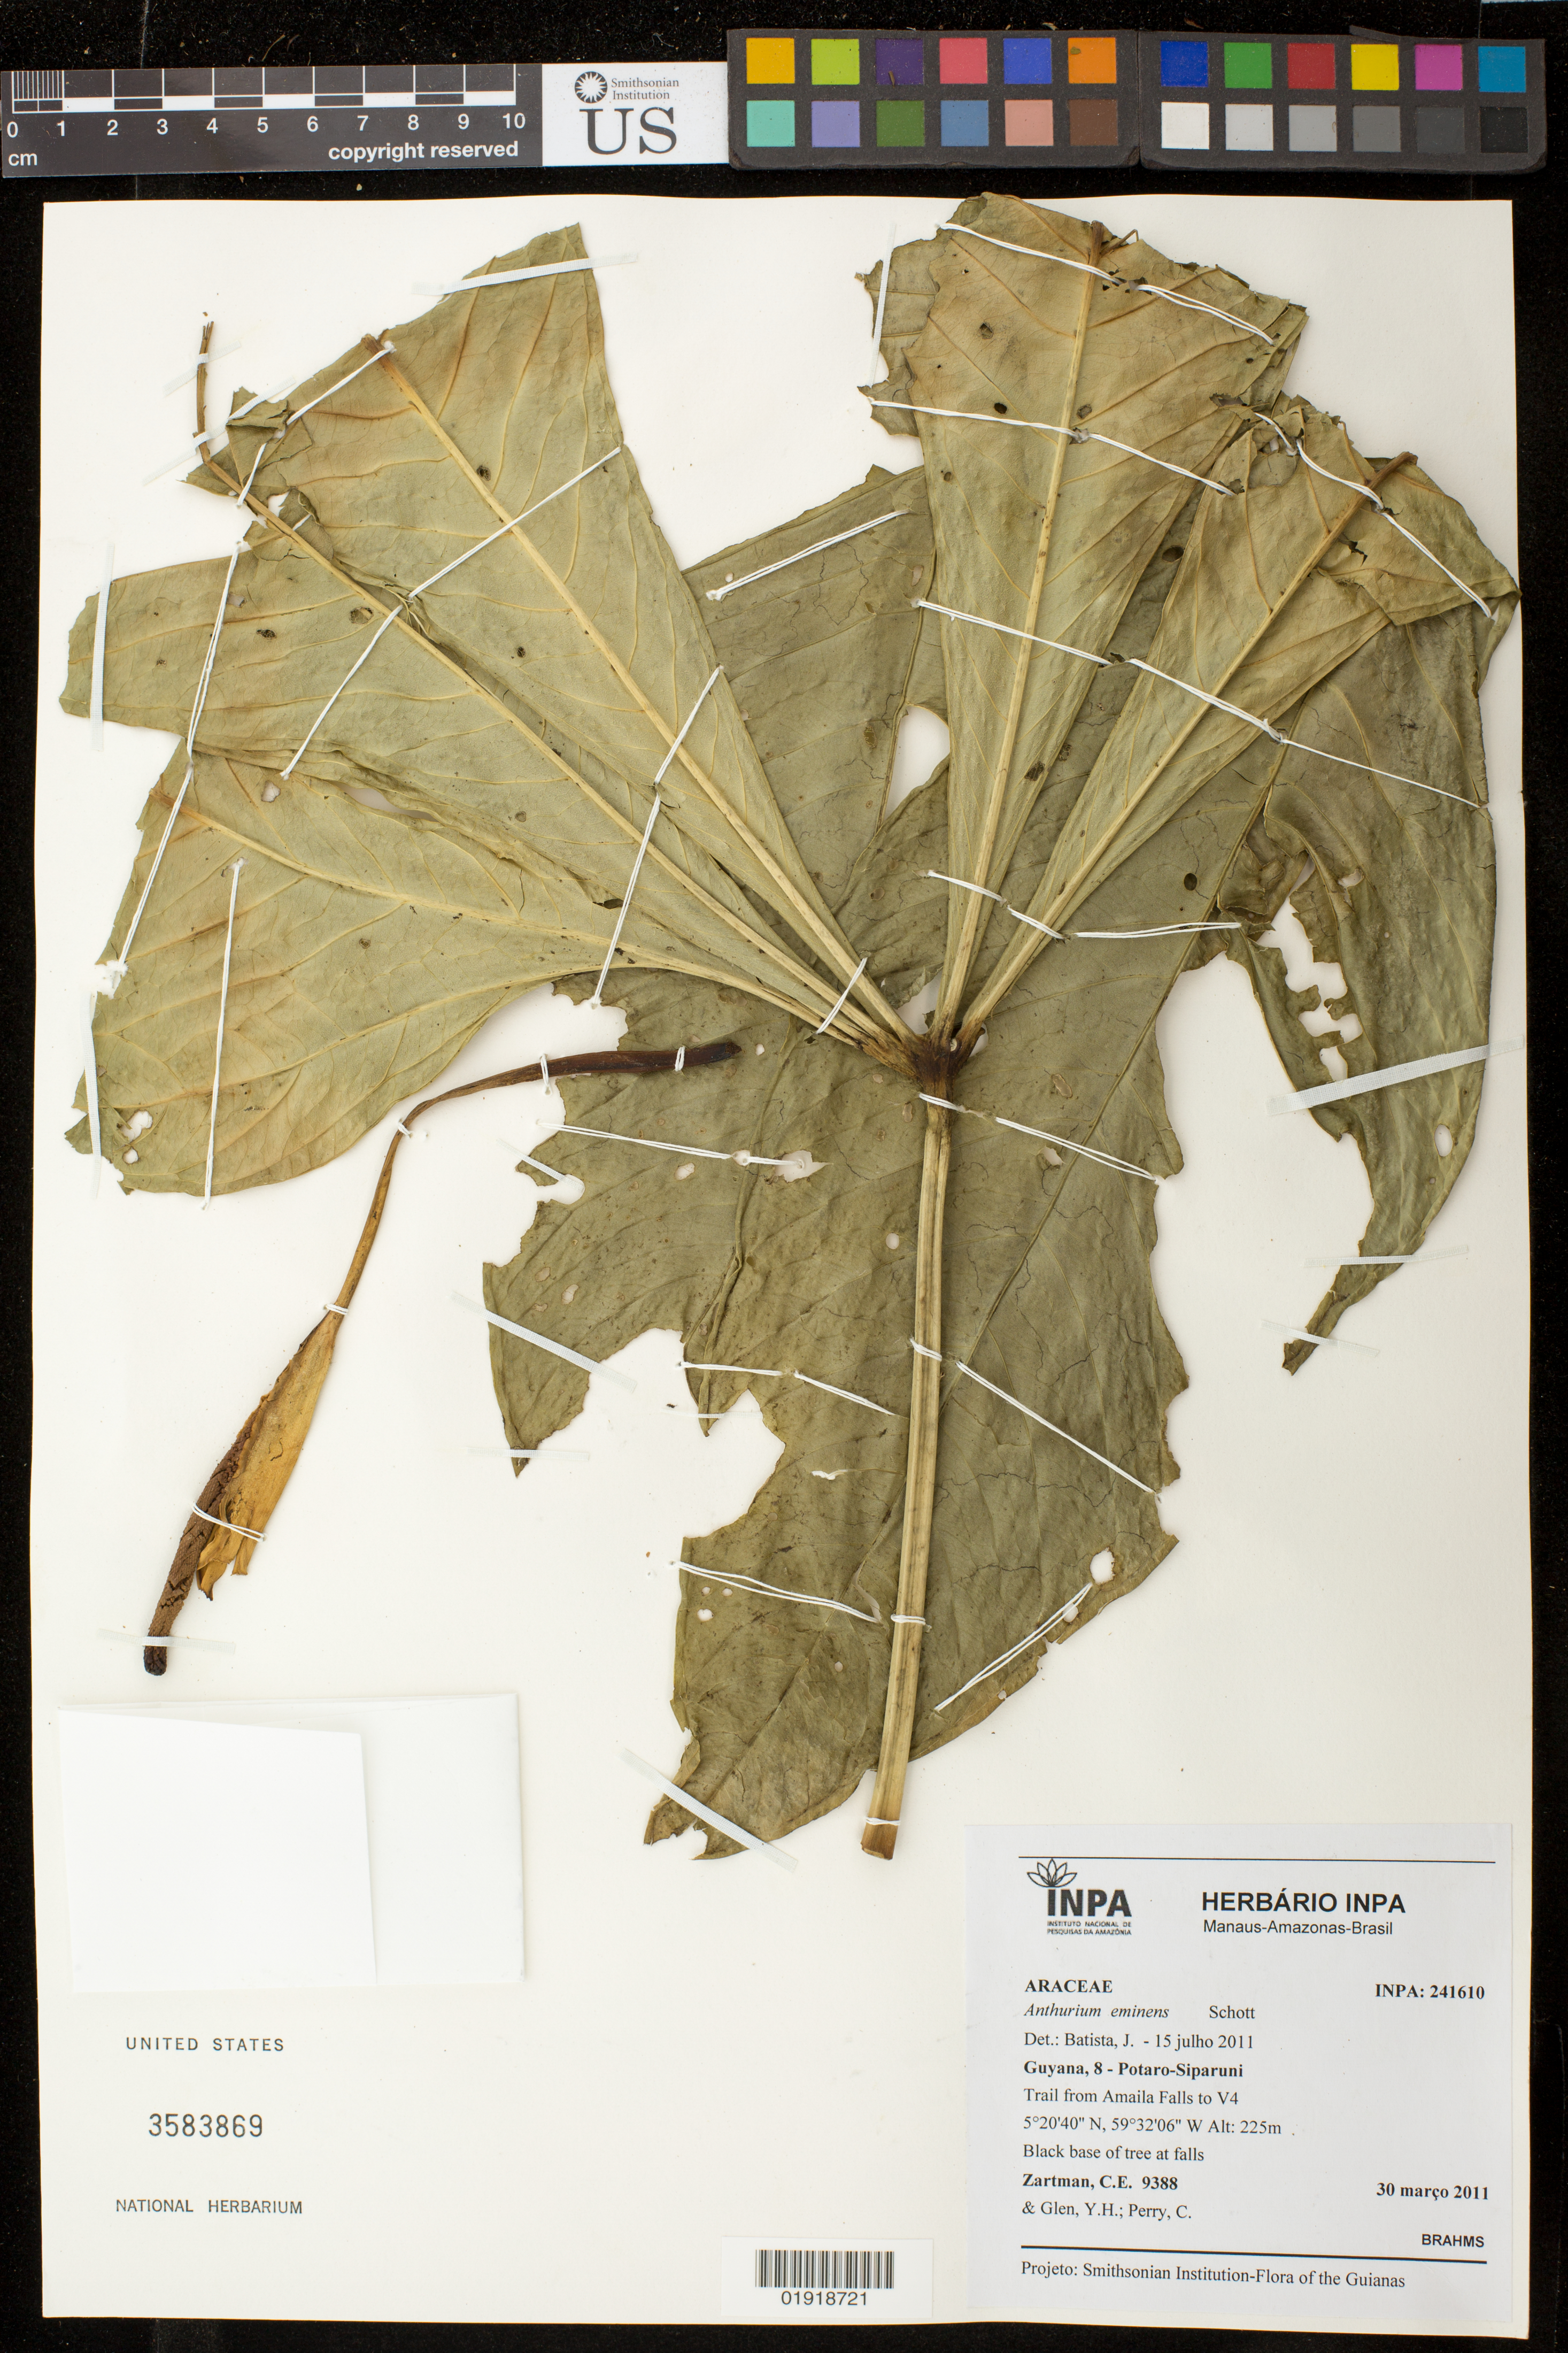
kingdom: Plantae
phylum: Tracheophyta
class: Liliopsida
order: Alismatales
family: Araceae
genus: Anthurium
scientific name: Anthurium eminens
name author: Schott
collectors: C. Zartman, Y. Glen & C. Perry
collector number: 9388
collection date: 2011-03-30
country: Guyana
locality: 8-Potaro-Siparuni. Trail from Amaila Falls to V4.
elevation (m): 225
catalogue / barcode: US 3583869